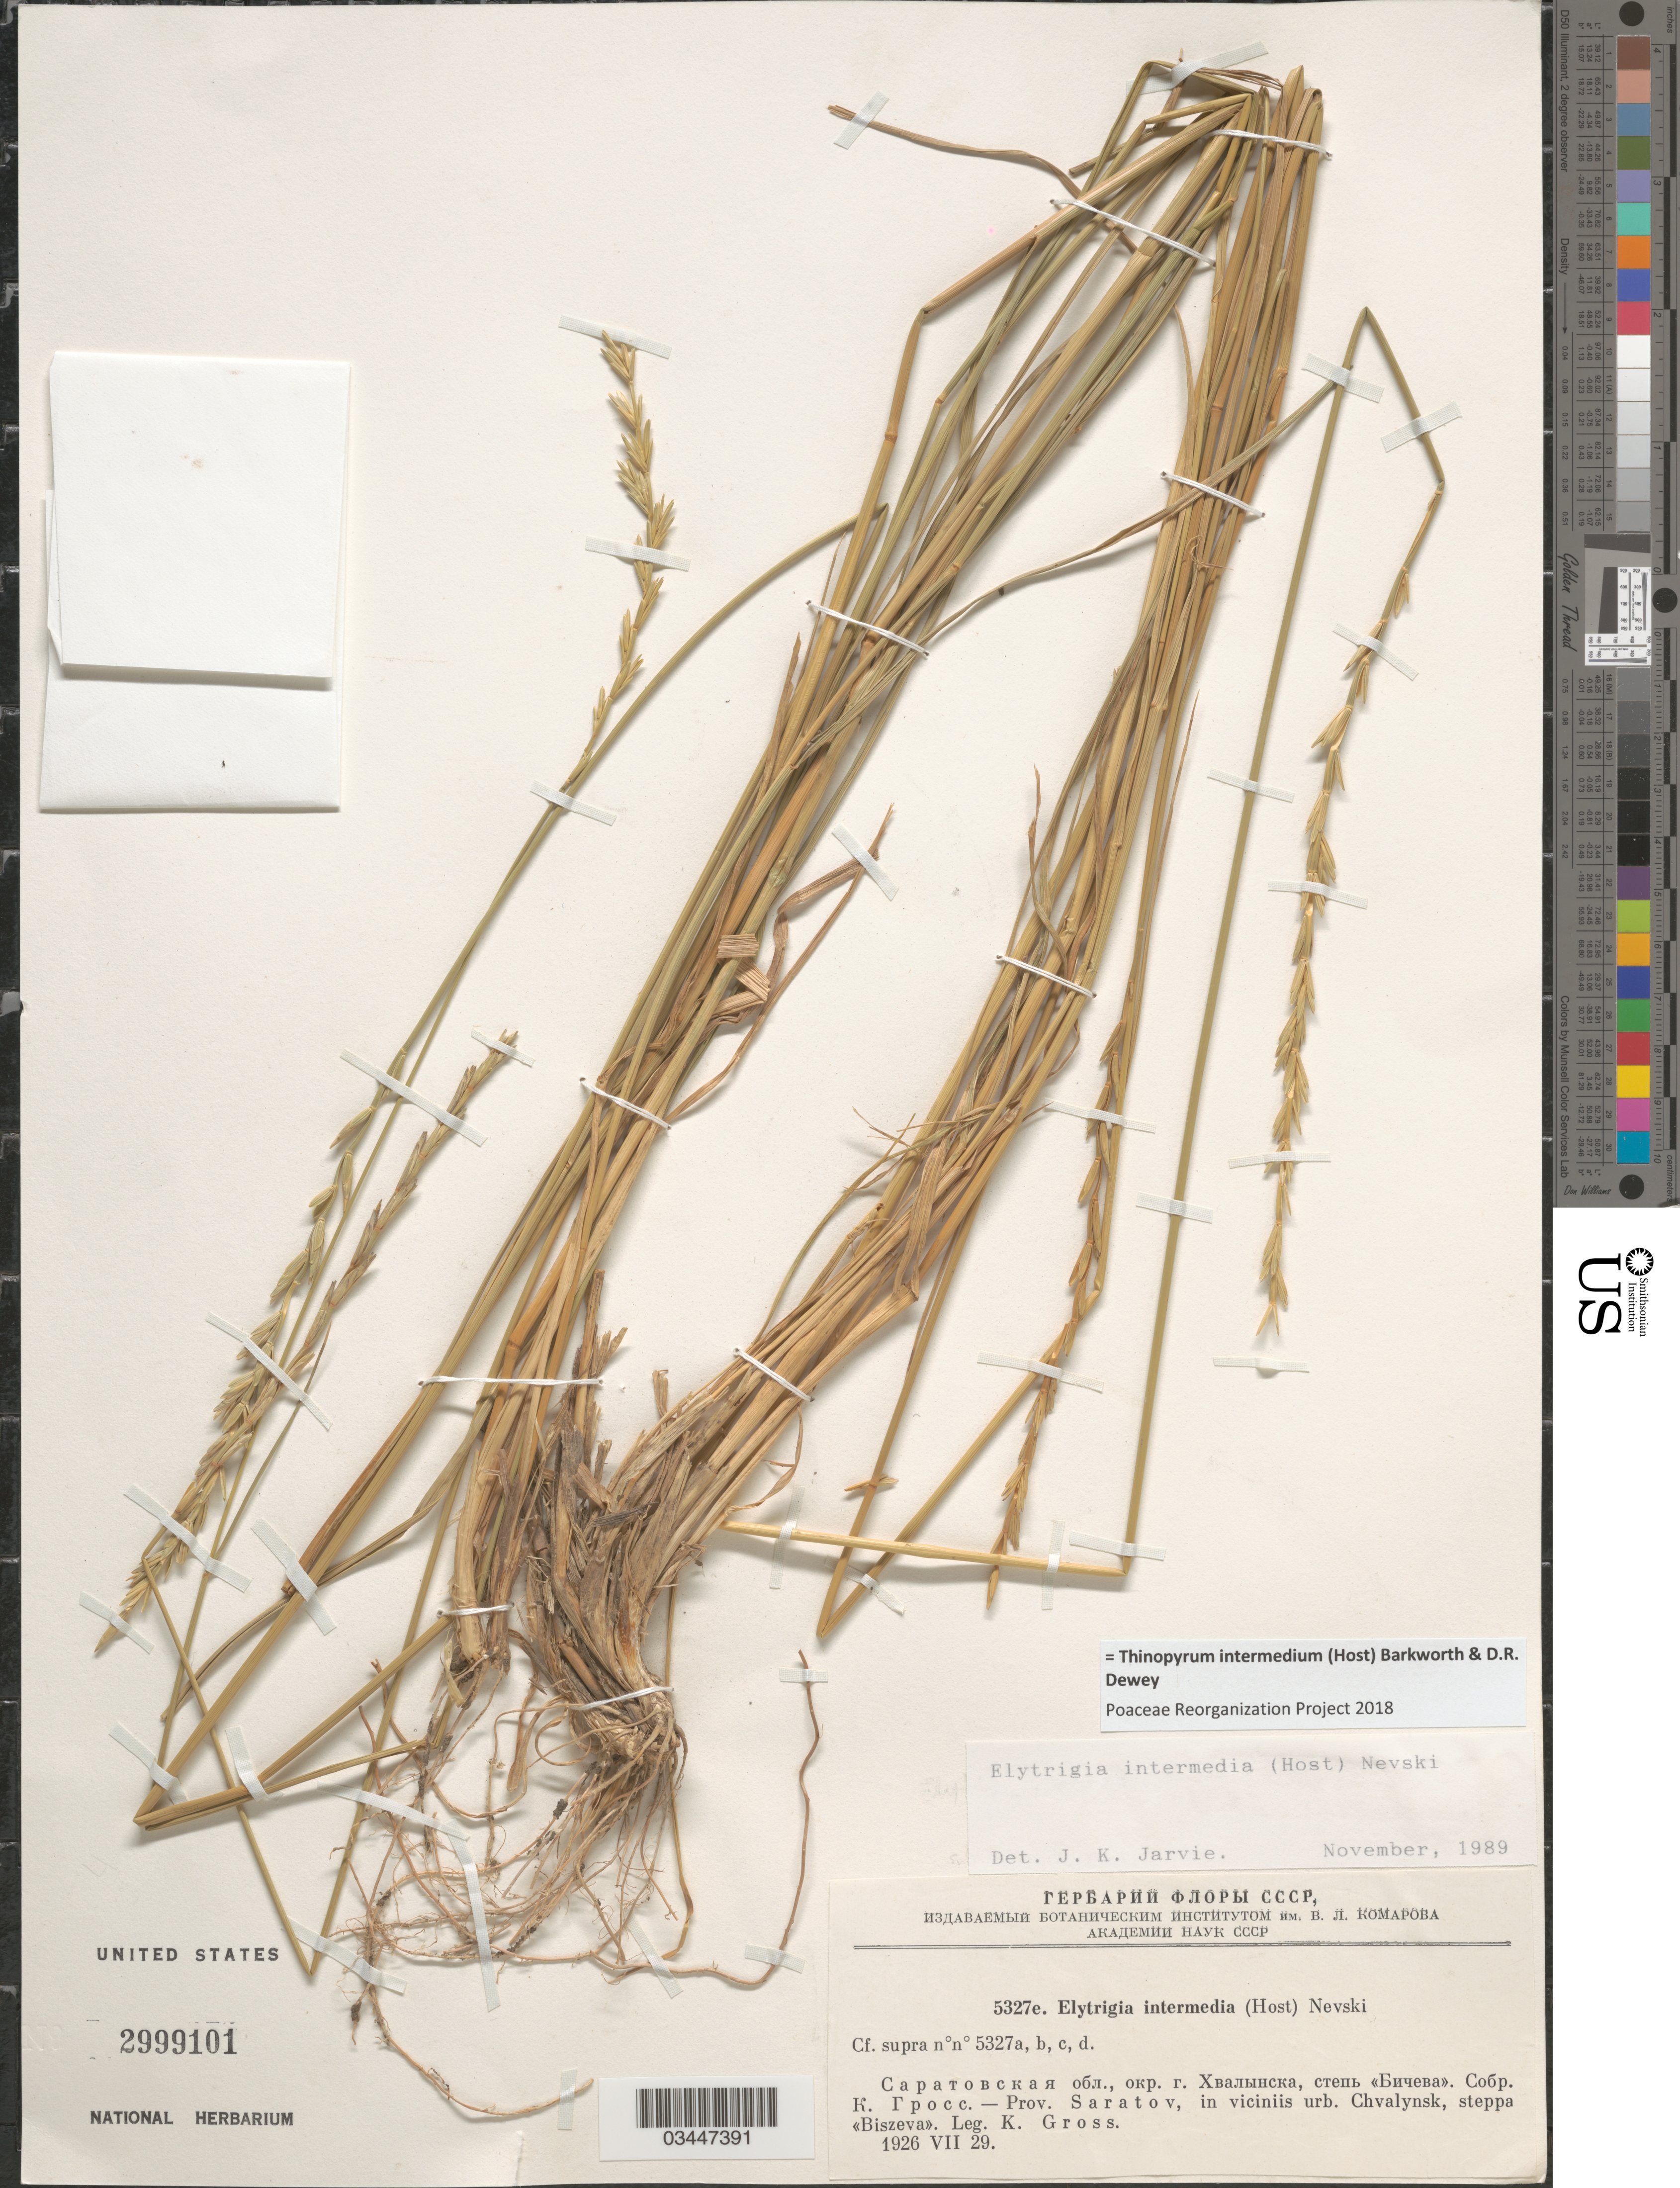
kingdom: Plantae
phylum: Tracheophyta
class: Liliopsida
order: Poales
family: Poaceae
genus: Thinopyrum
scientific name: Thinopyrum intermedium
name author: (Host) Barkworth & Dewey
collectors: K. Gross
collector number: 5327e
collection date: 1926-07-29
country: Russian Federation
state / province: Saratov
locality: In viciniis urb.Chvalynsk, steppa «Biszeva».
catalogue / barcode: US 2999101